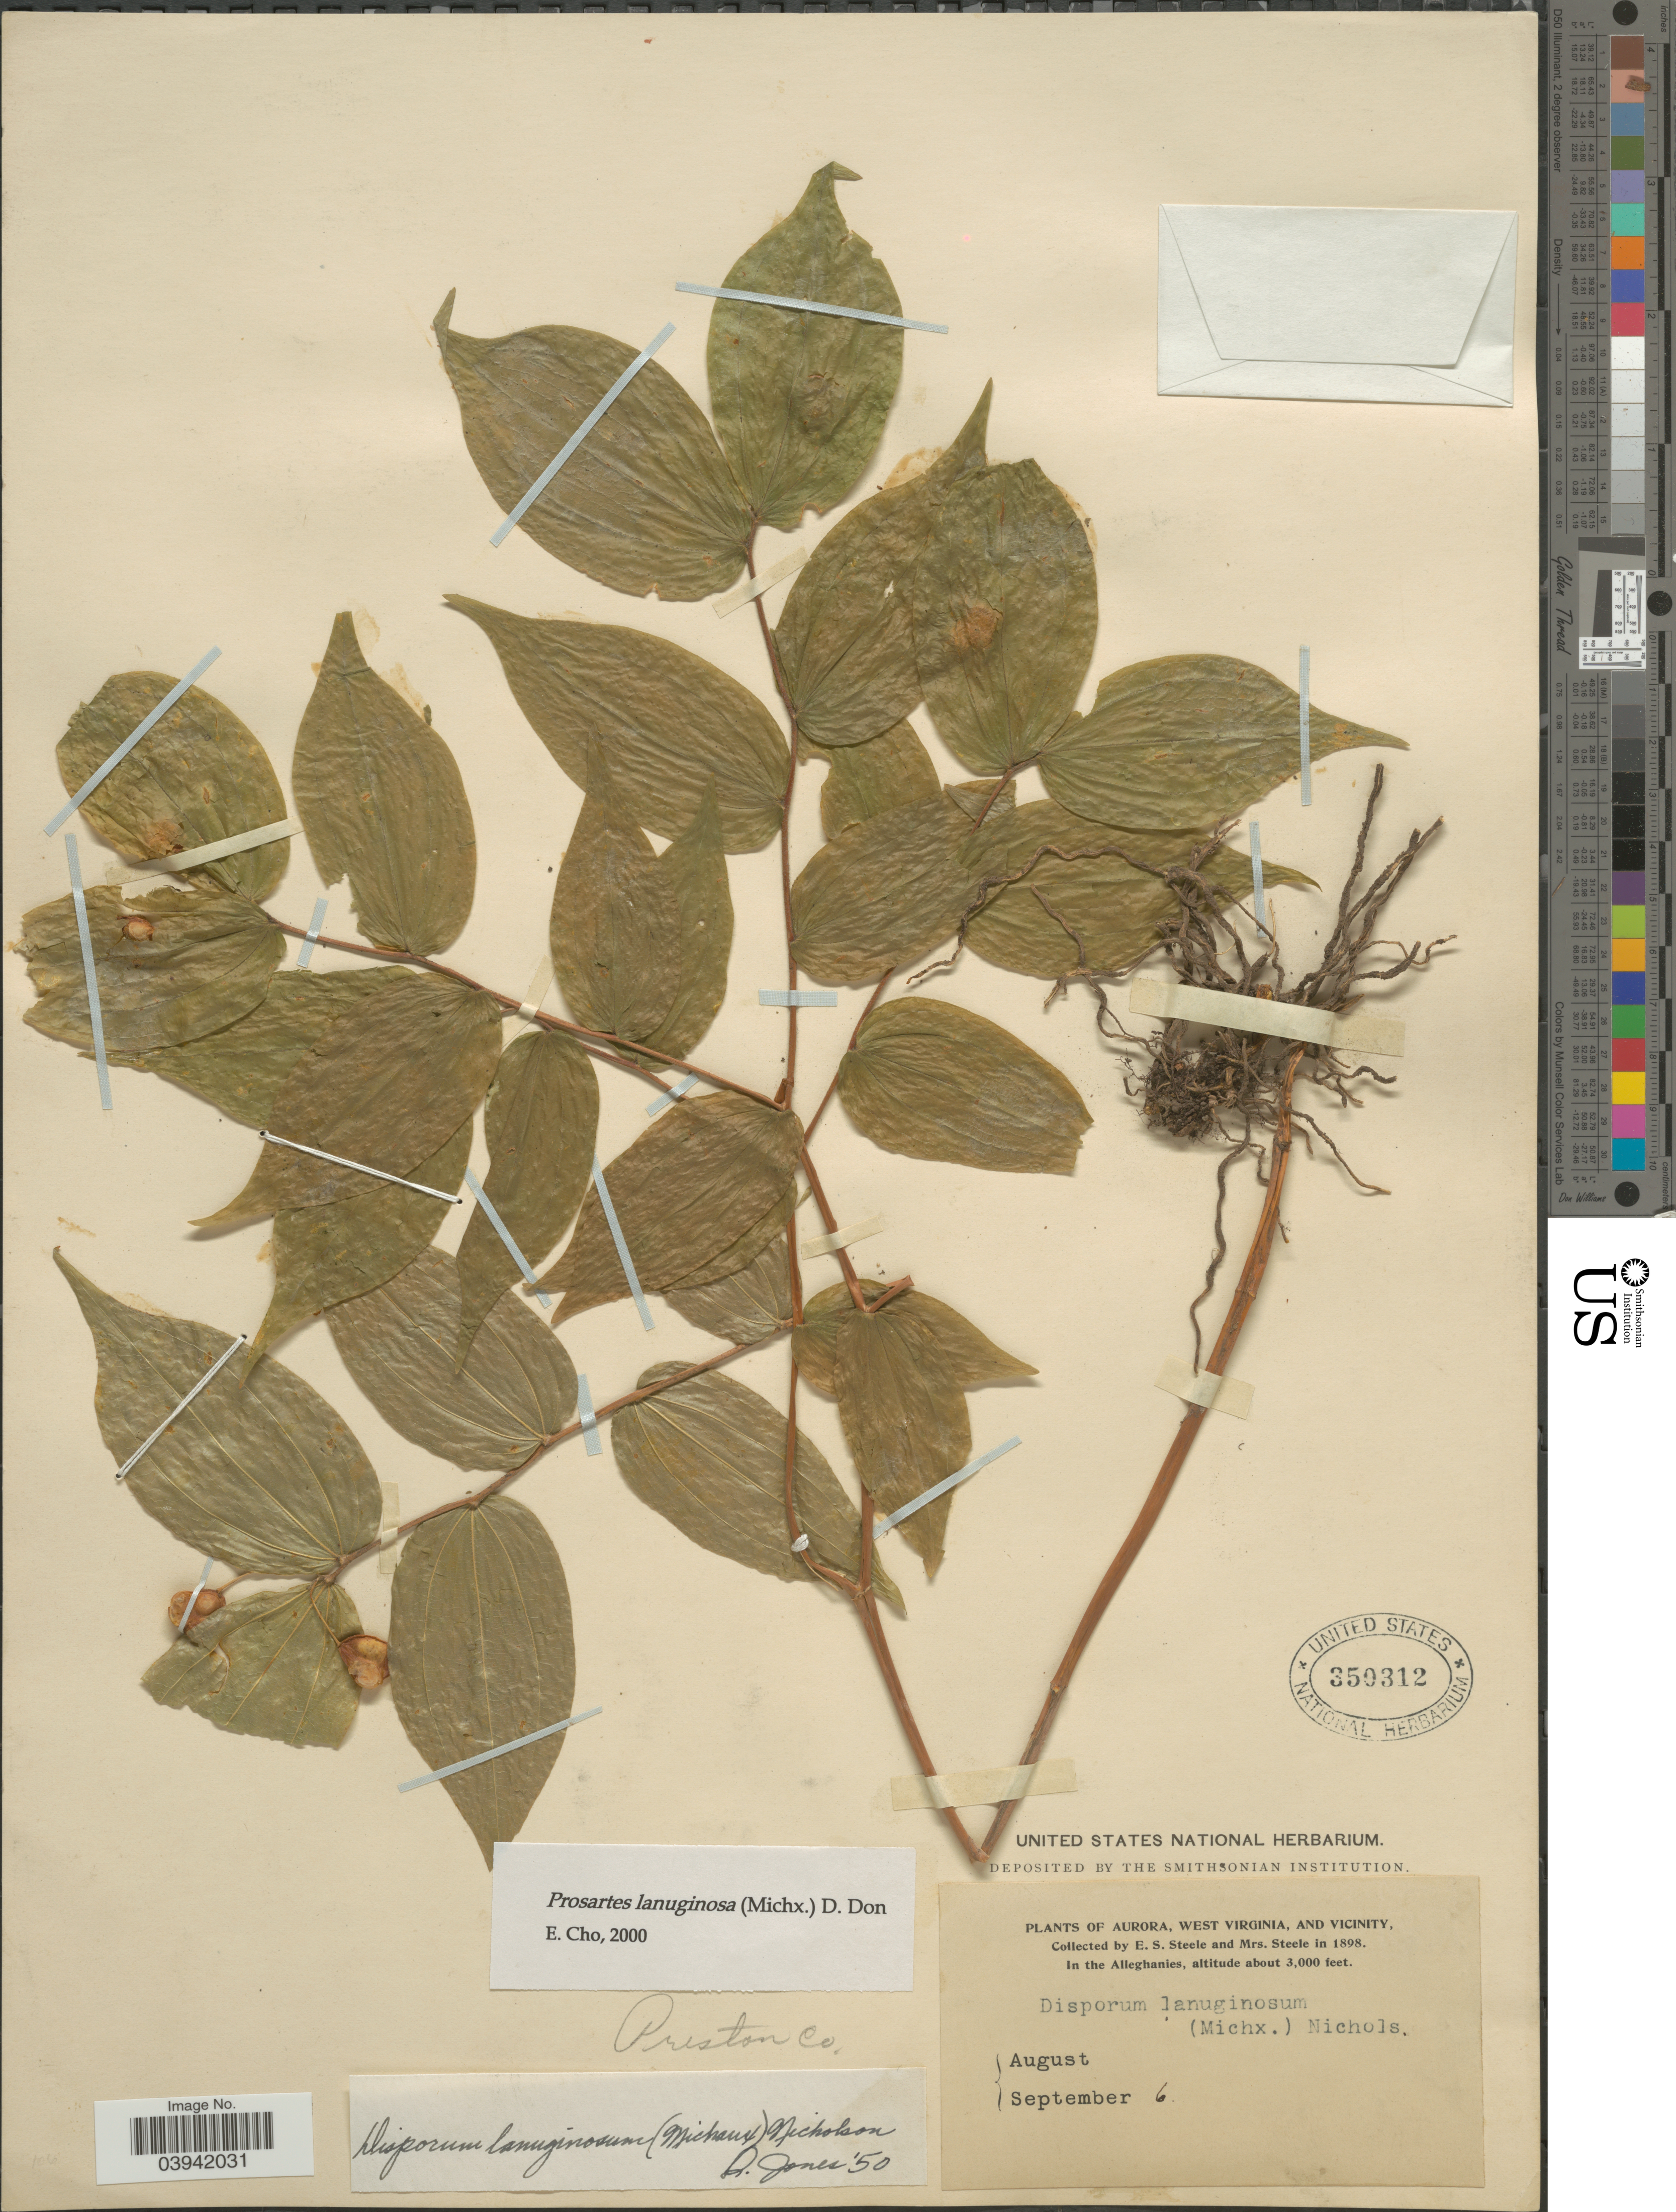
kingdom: Plantae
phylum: Tracheophyta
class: Liliopsida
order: Liliales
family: Liliaceae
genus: Prosartes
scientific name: Prosartes lanuginosa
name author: D. Don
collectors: E. Steele & Mrs. E. S. Steele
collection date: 1898-09-06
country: United States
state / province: West Virginia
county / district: Preston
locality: Preston Co. Aurora, West Virginia, and vicinity. In the Alleghanies.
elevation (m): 914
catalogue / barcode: US 350312